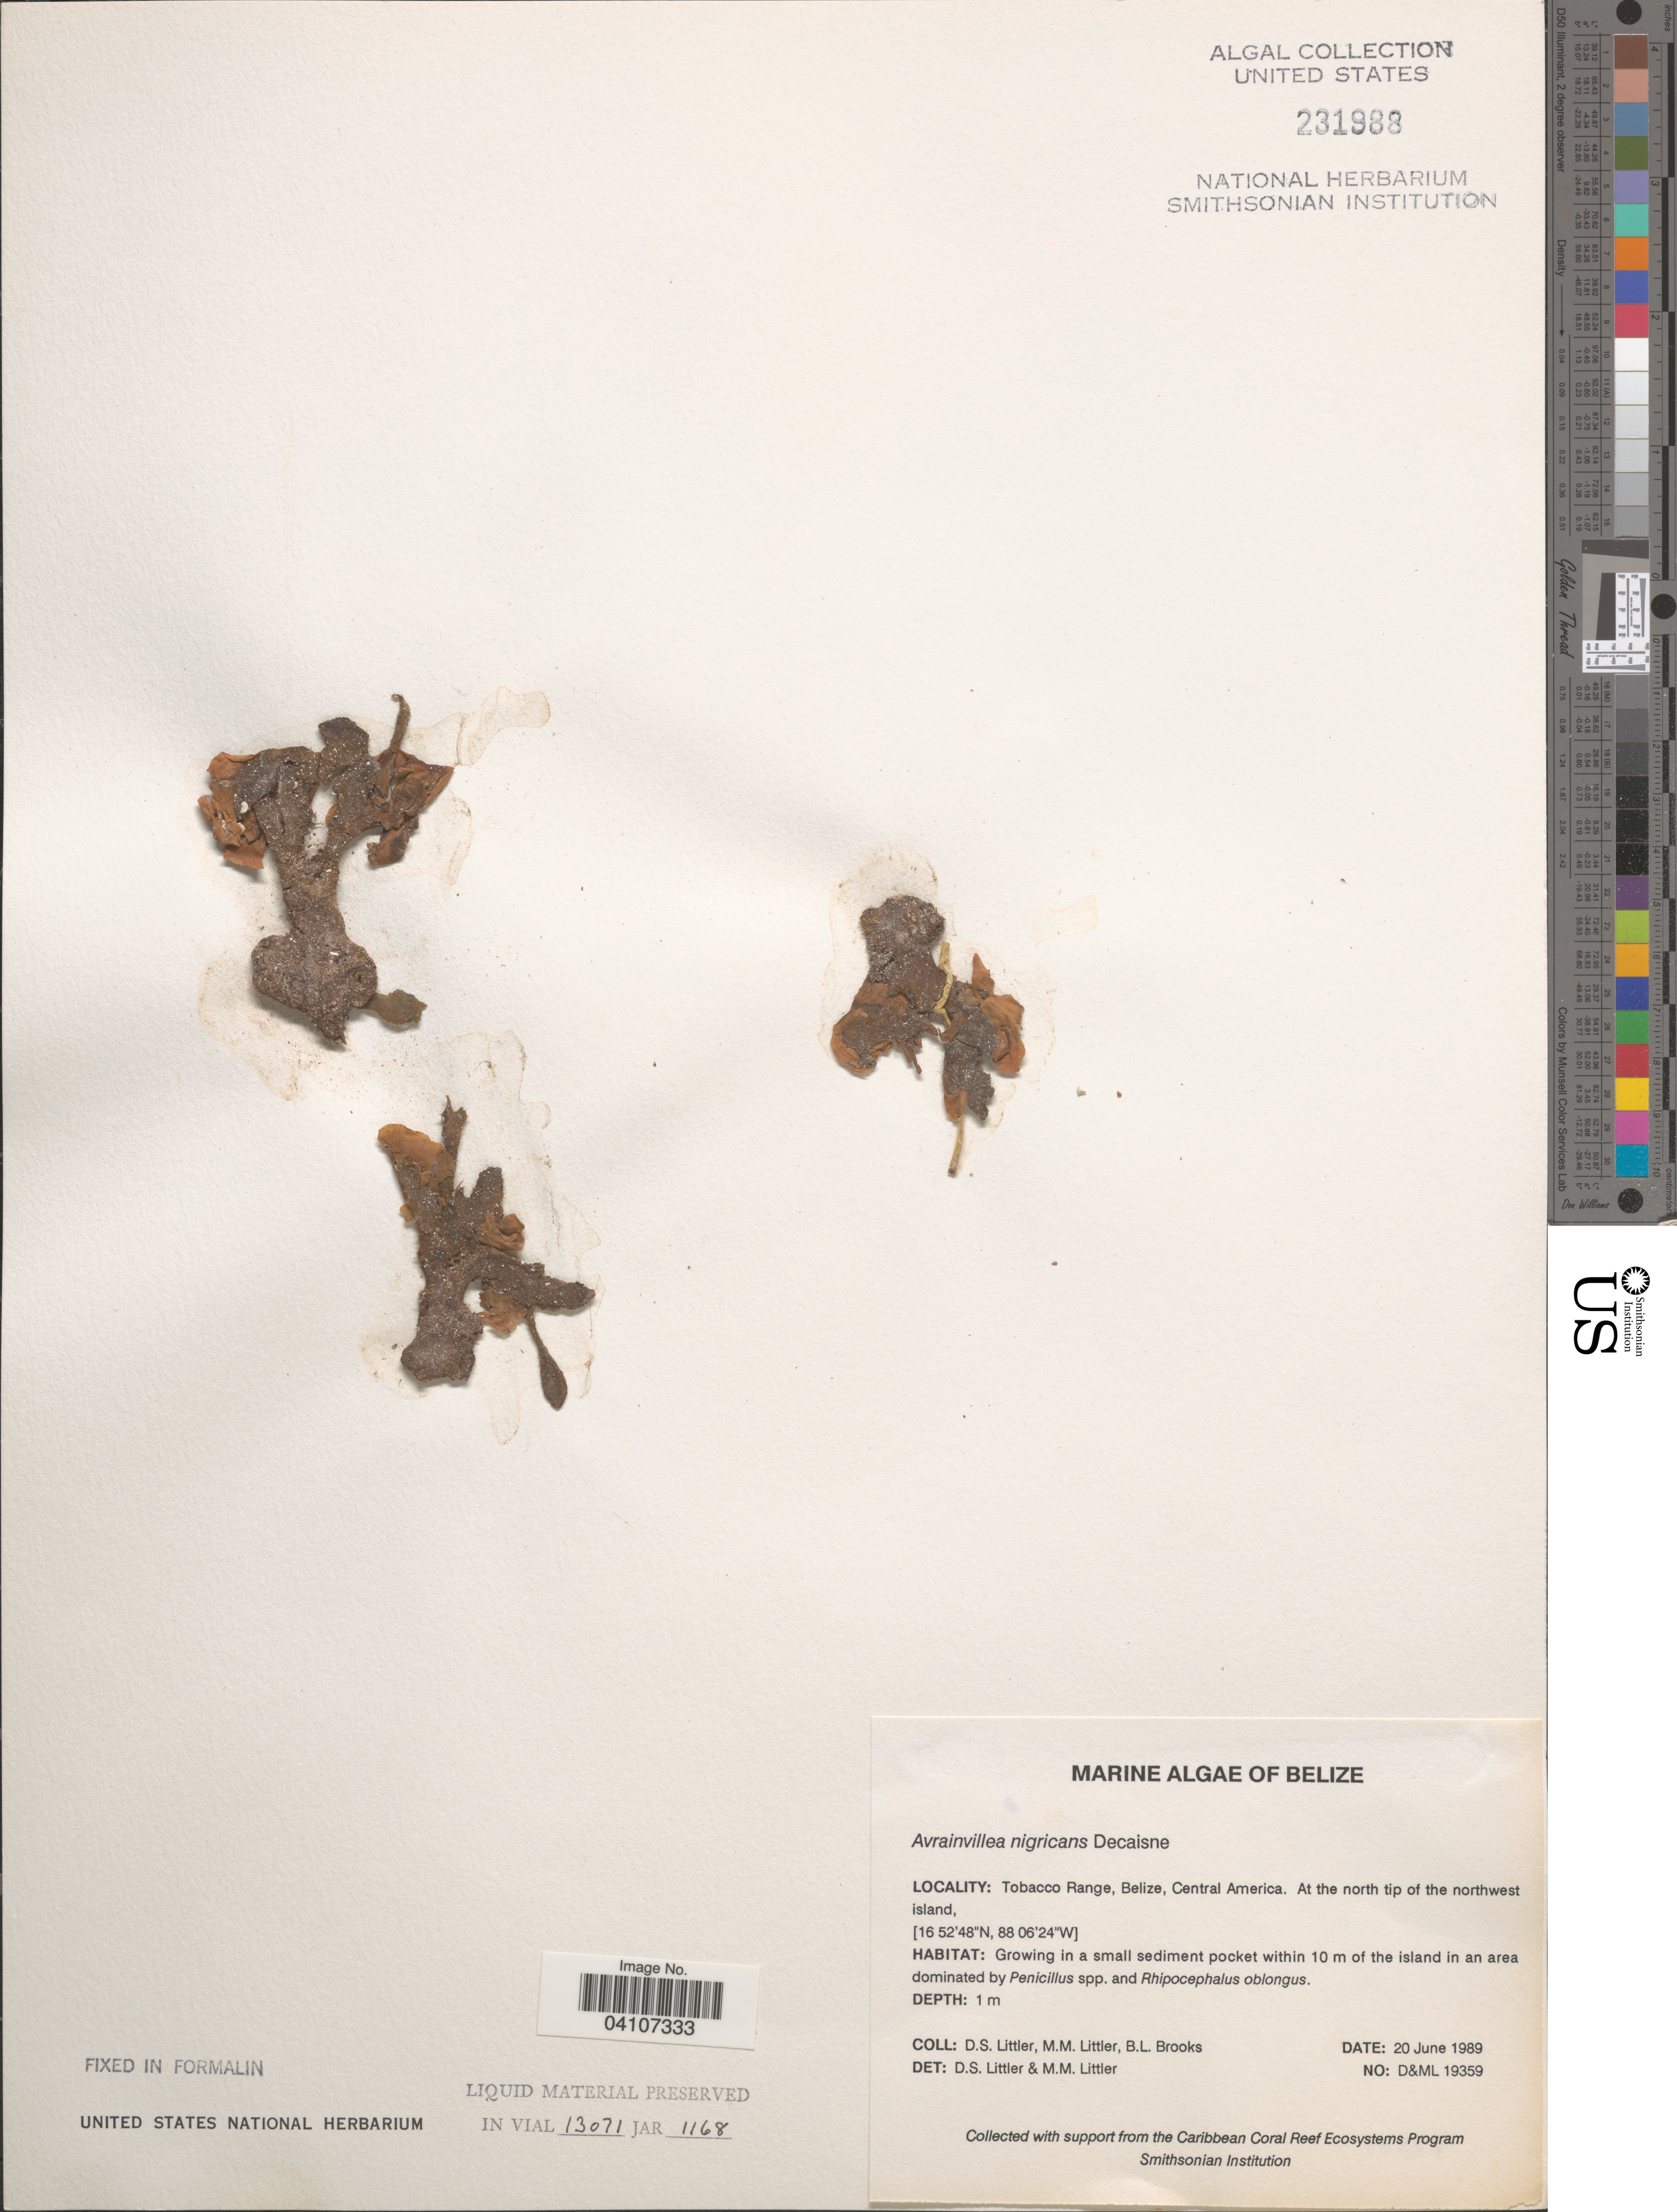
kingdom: Plantae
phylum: Chlorophyta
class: Ulvophyceae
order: Bryopsidales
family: Dichotomosiphonaceae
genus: Avrainvillea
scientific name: Avrainvillea nigricans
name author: Decne.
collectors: D. S. Littler & B. Brooks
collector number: D&ML 19359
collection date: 1989-06-20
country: Belize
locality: Tobacco Range. At the north tip of the northwest island.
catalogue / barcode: US 231888